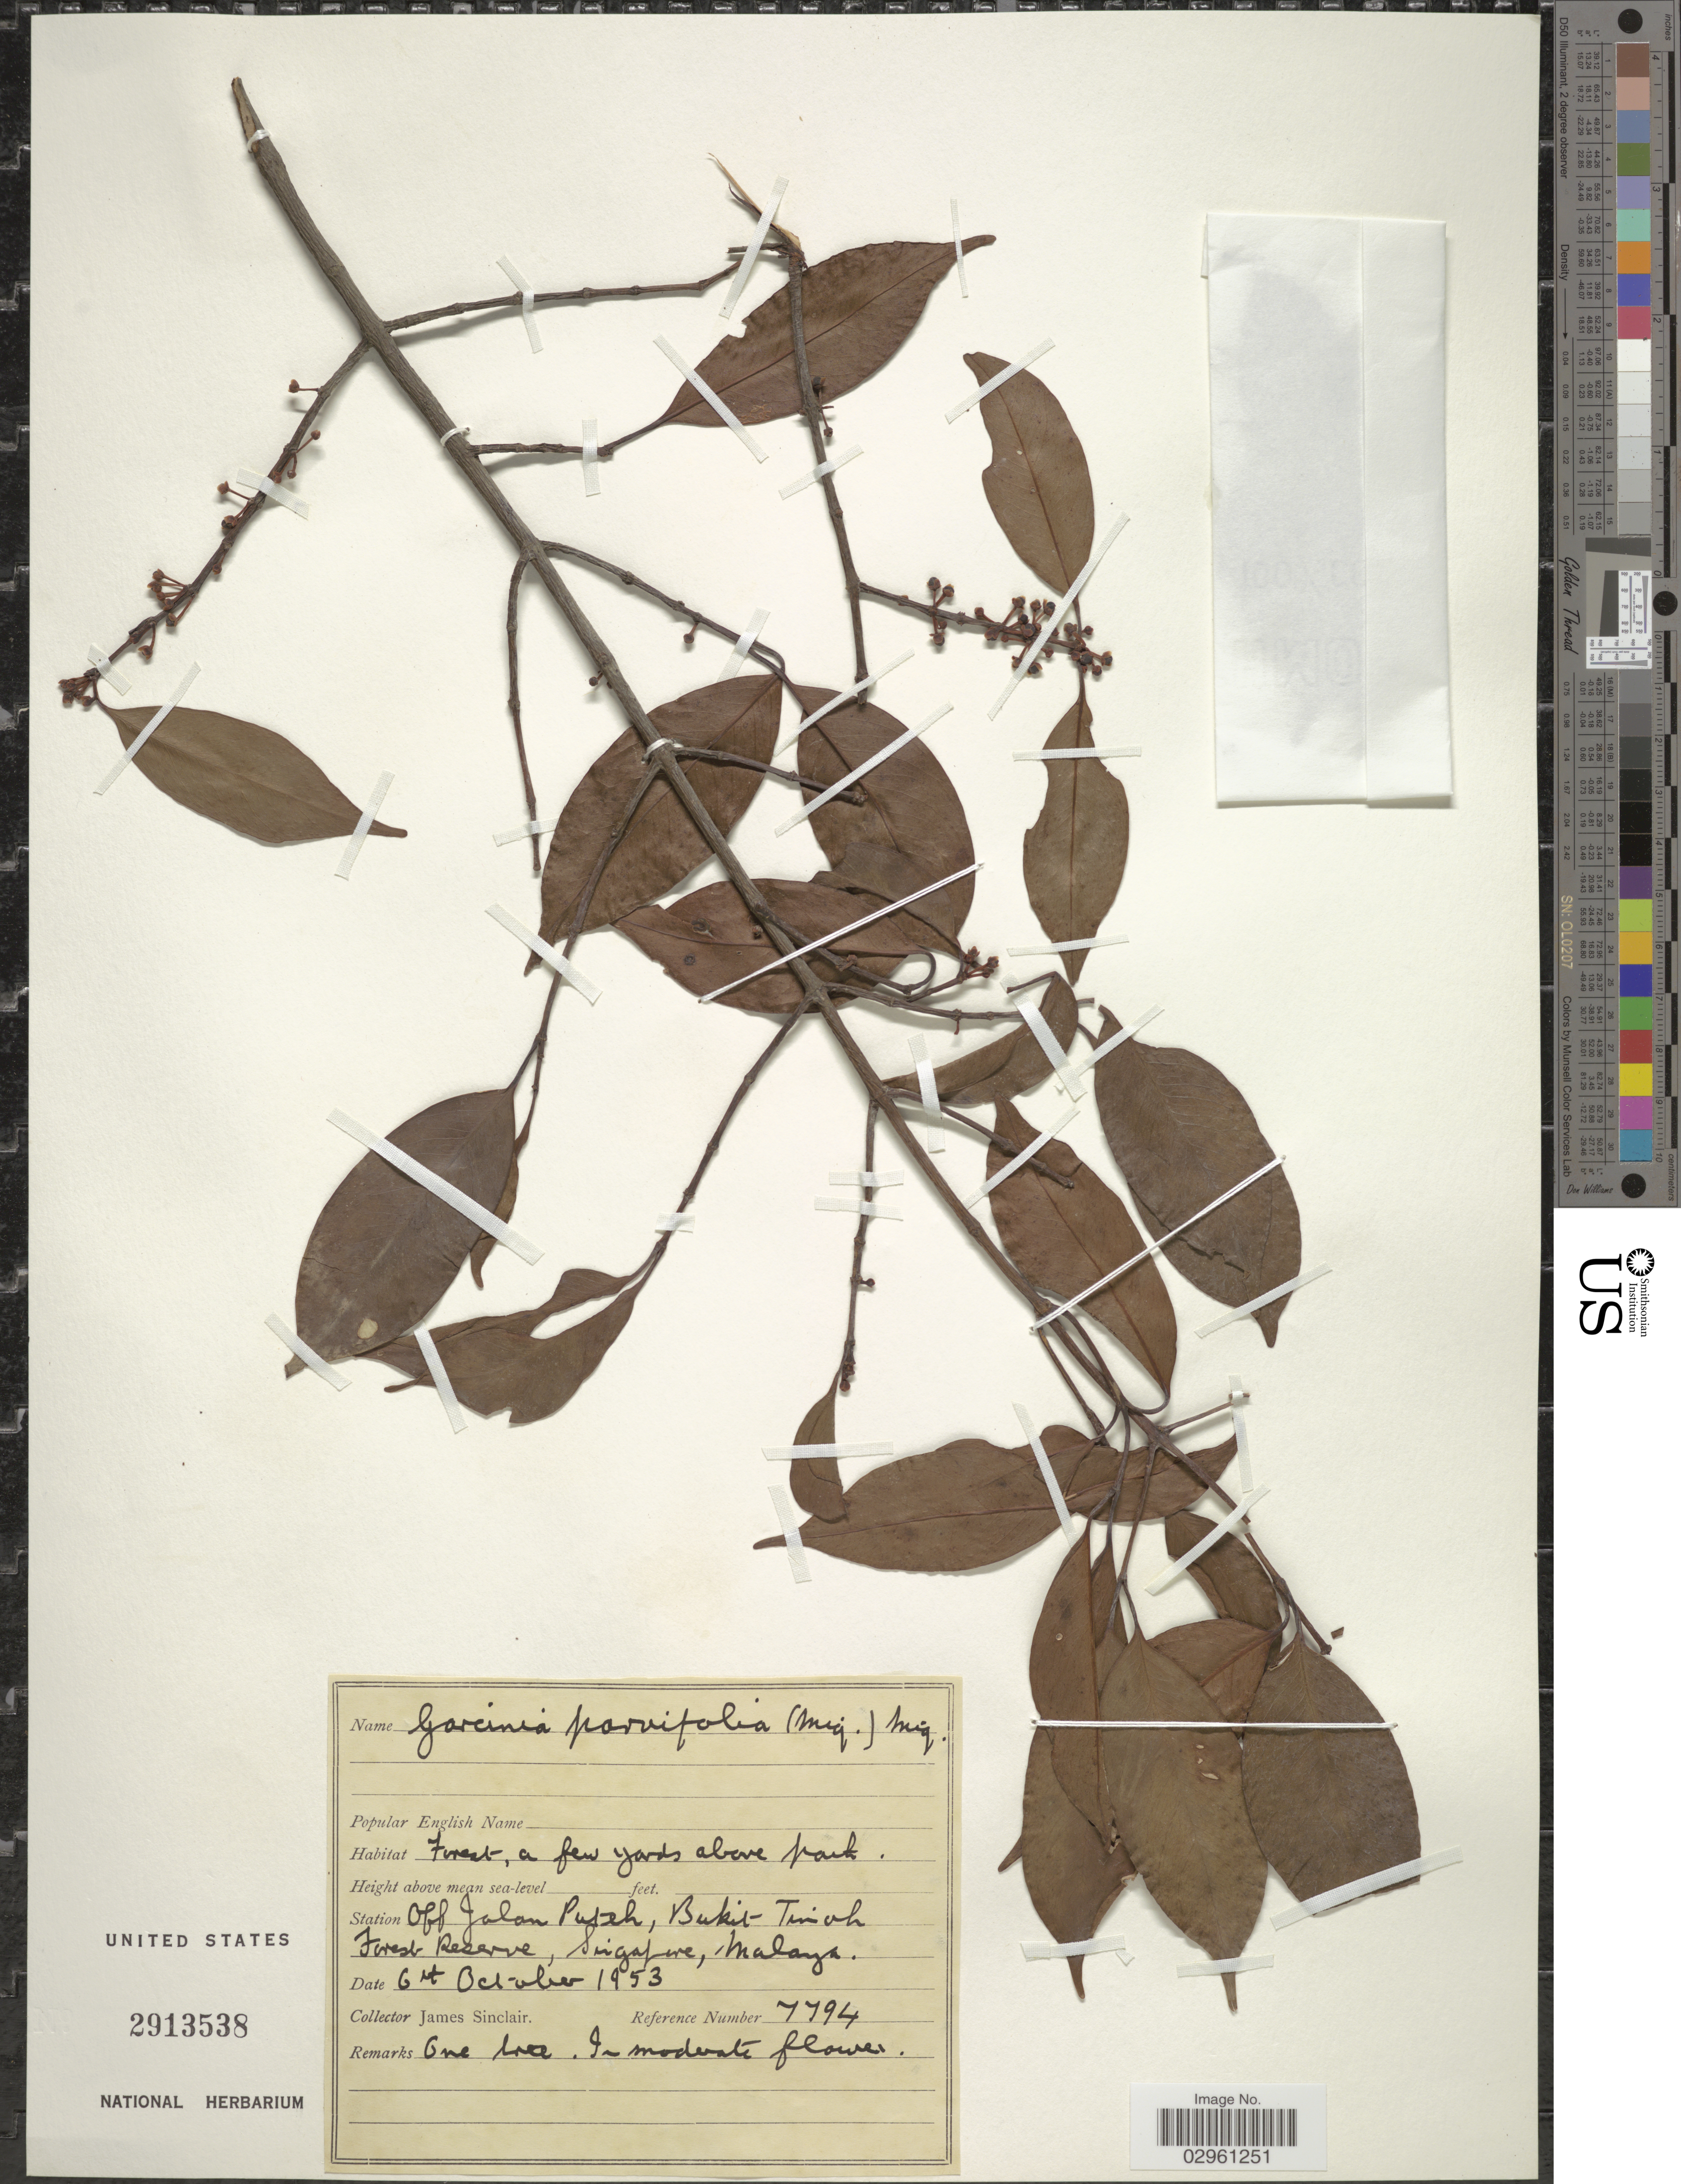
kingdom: Plantae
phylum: Tracheophyta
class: Magnoliopsida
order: Malpighiales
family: Clusiaceae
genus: Garcinia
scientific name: Garcinia parvifolia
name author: (Miq.) Miq.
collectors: J. Sinclair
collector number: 7794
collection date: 1953-10-06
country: Singapore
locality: Station off Jalam Puteh, Bukit Tinoh Forest Reserve, Malaya.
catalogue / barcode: US 2913538